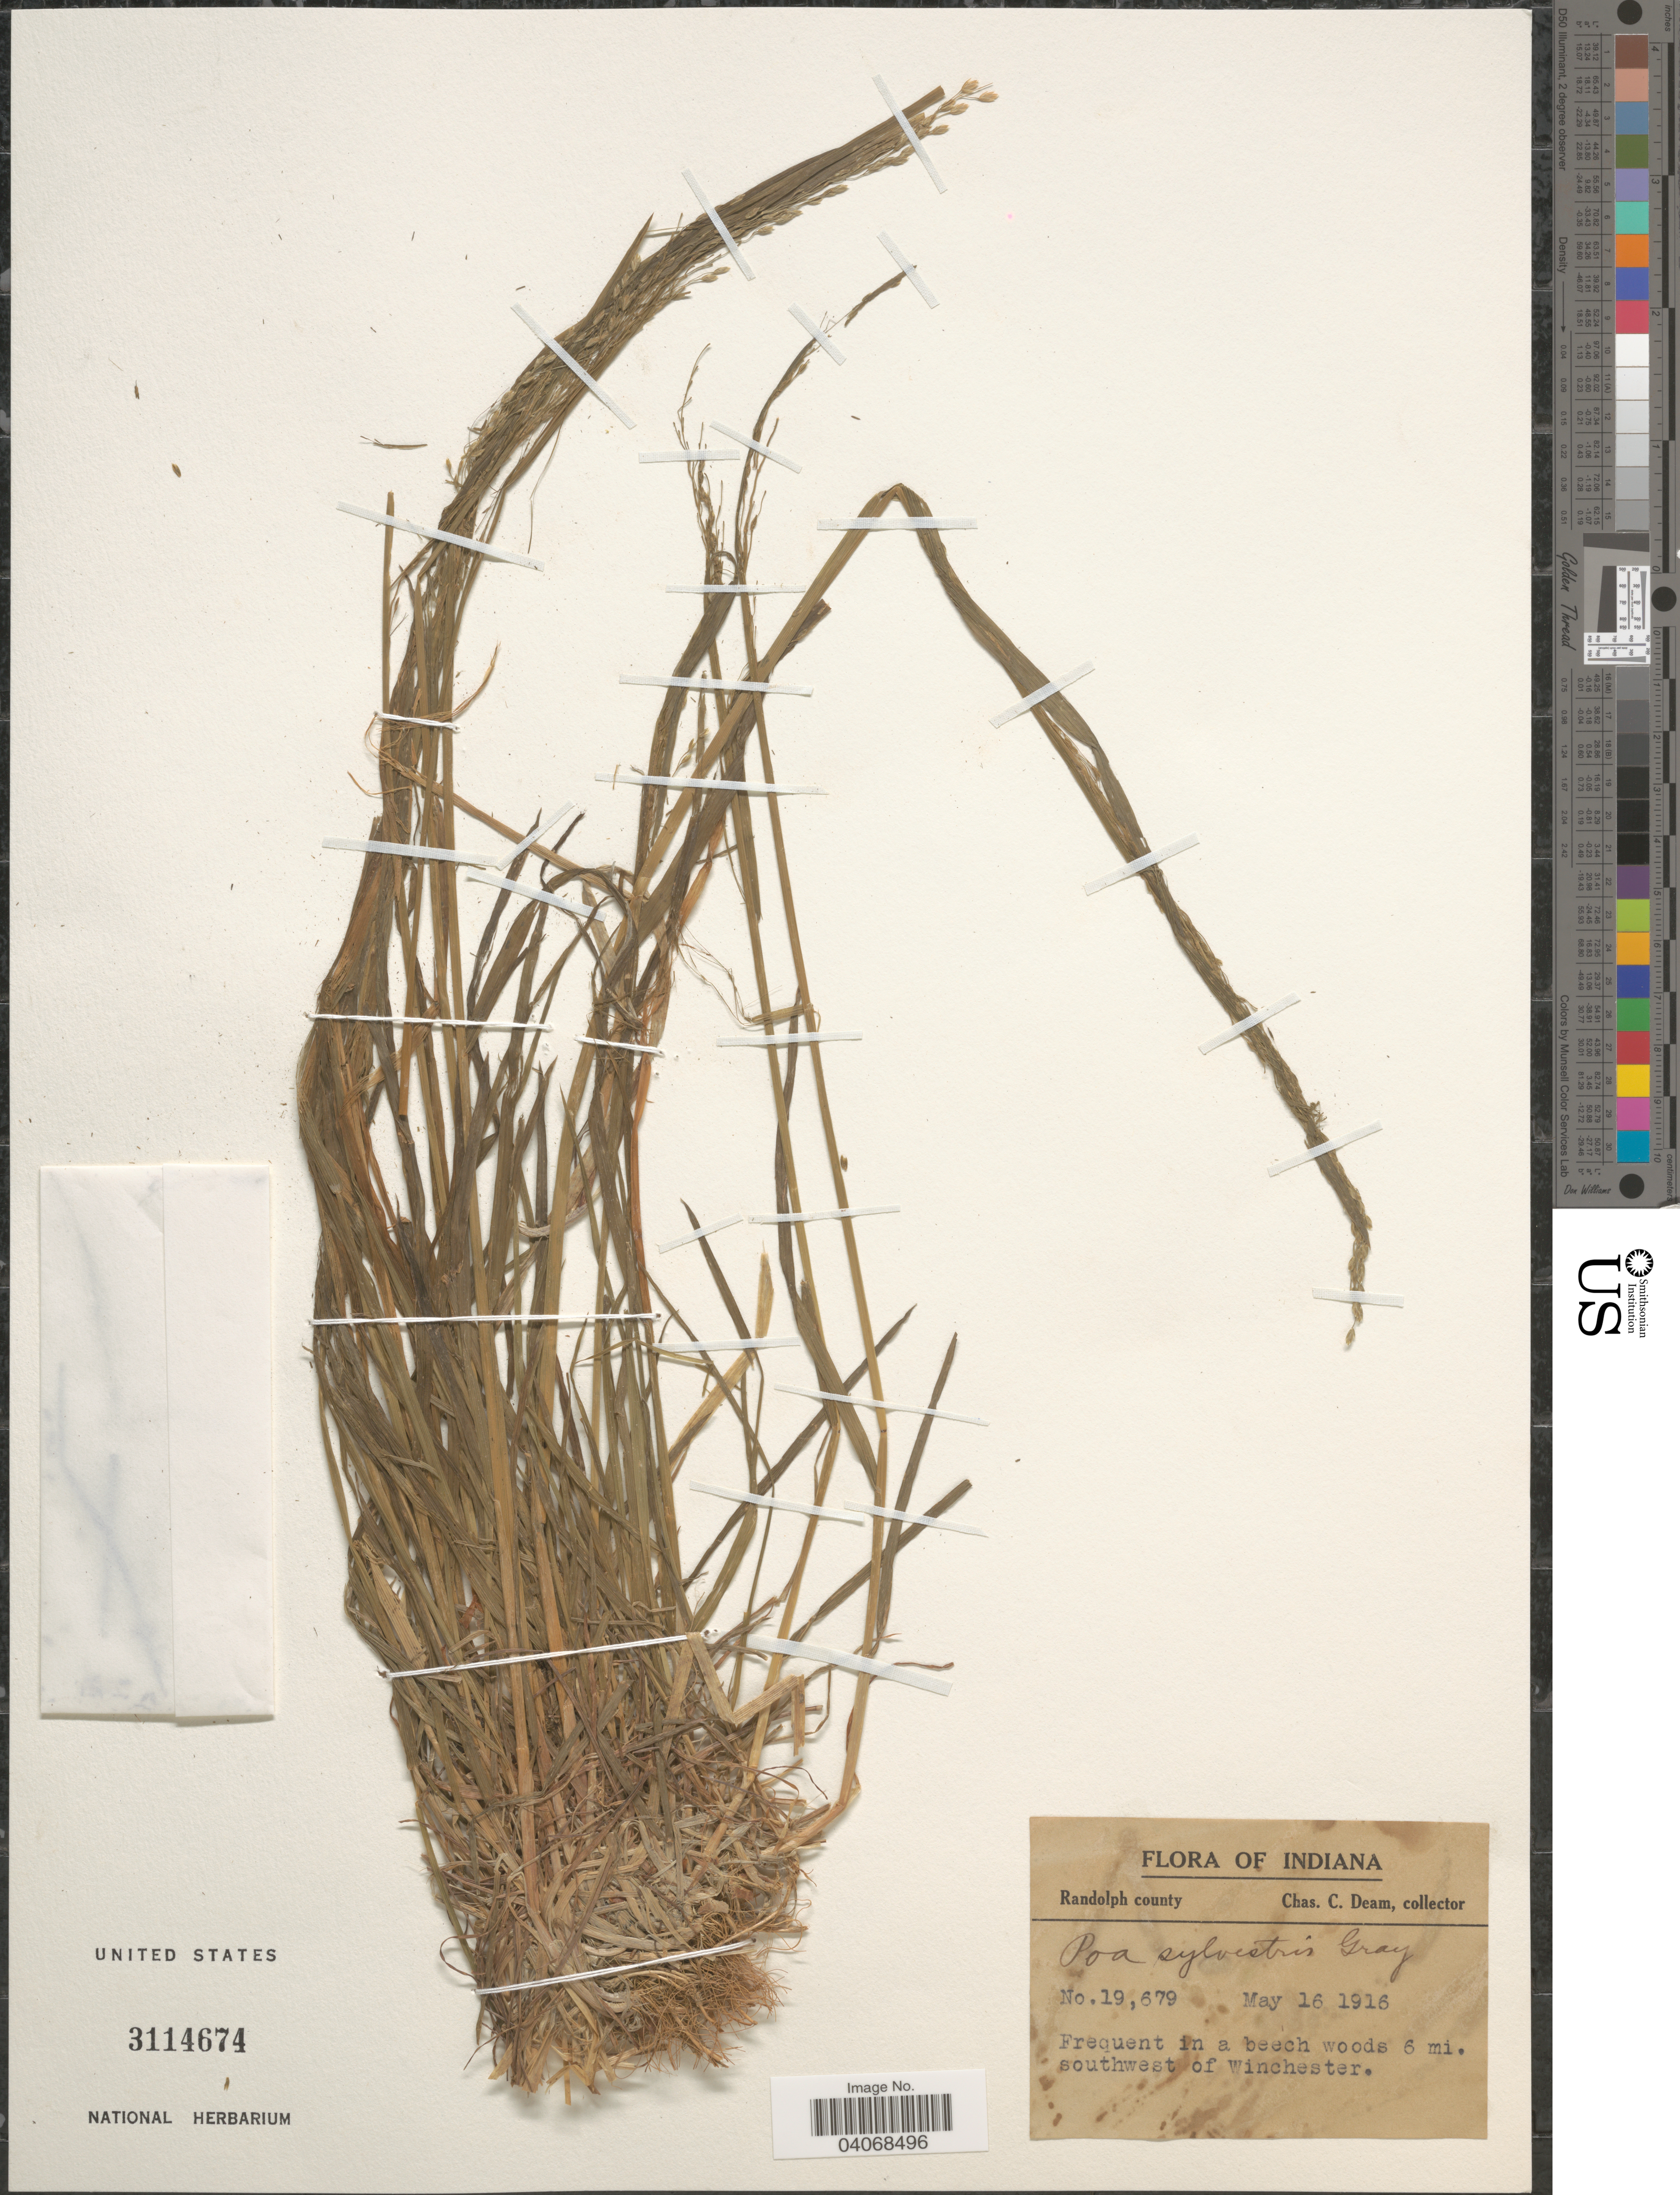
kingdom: Plantae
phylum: Tracheophyta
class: Liliopsida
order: Poales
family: Poaceae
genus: Poa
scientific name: Poa sylvestris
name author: A. Gray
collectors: C. C. Deam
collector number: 19679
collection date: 1916-05-16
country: United States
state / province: Indiana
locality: Frequent in a beech woods 6 mi. southwest of Winchester. Randolph county.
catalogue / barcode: US 3114674